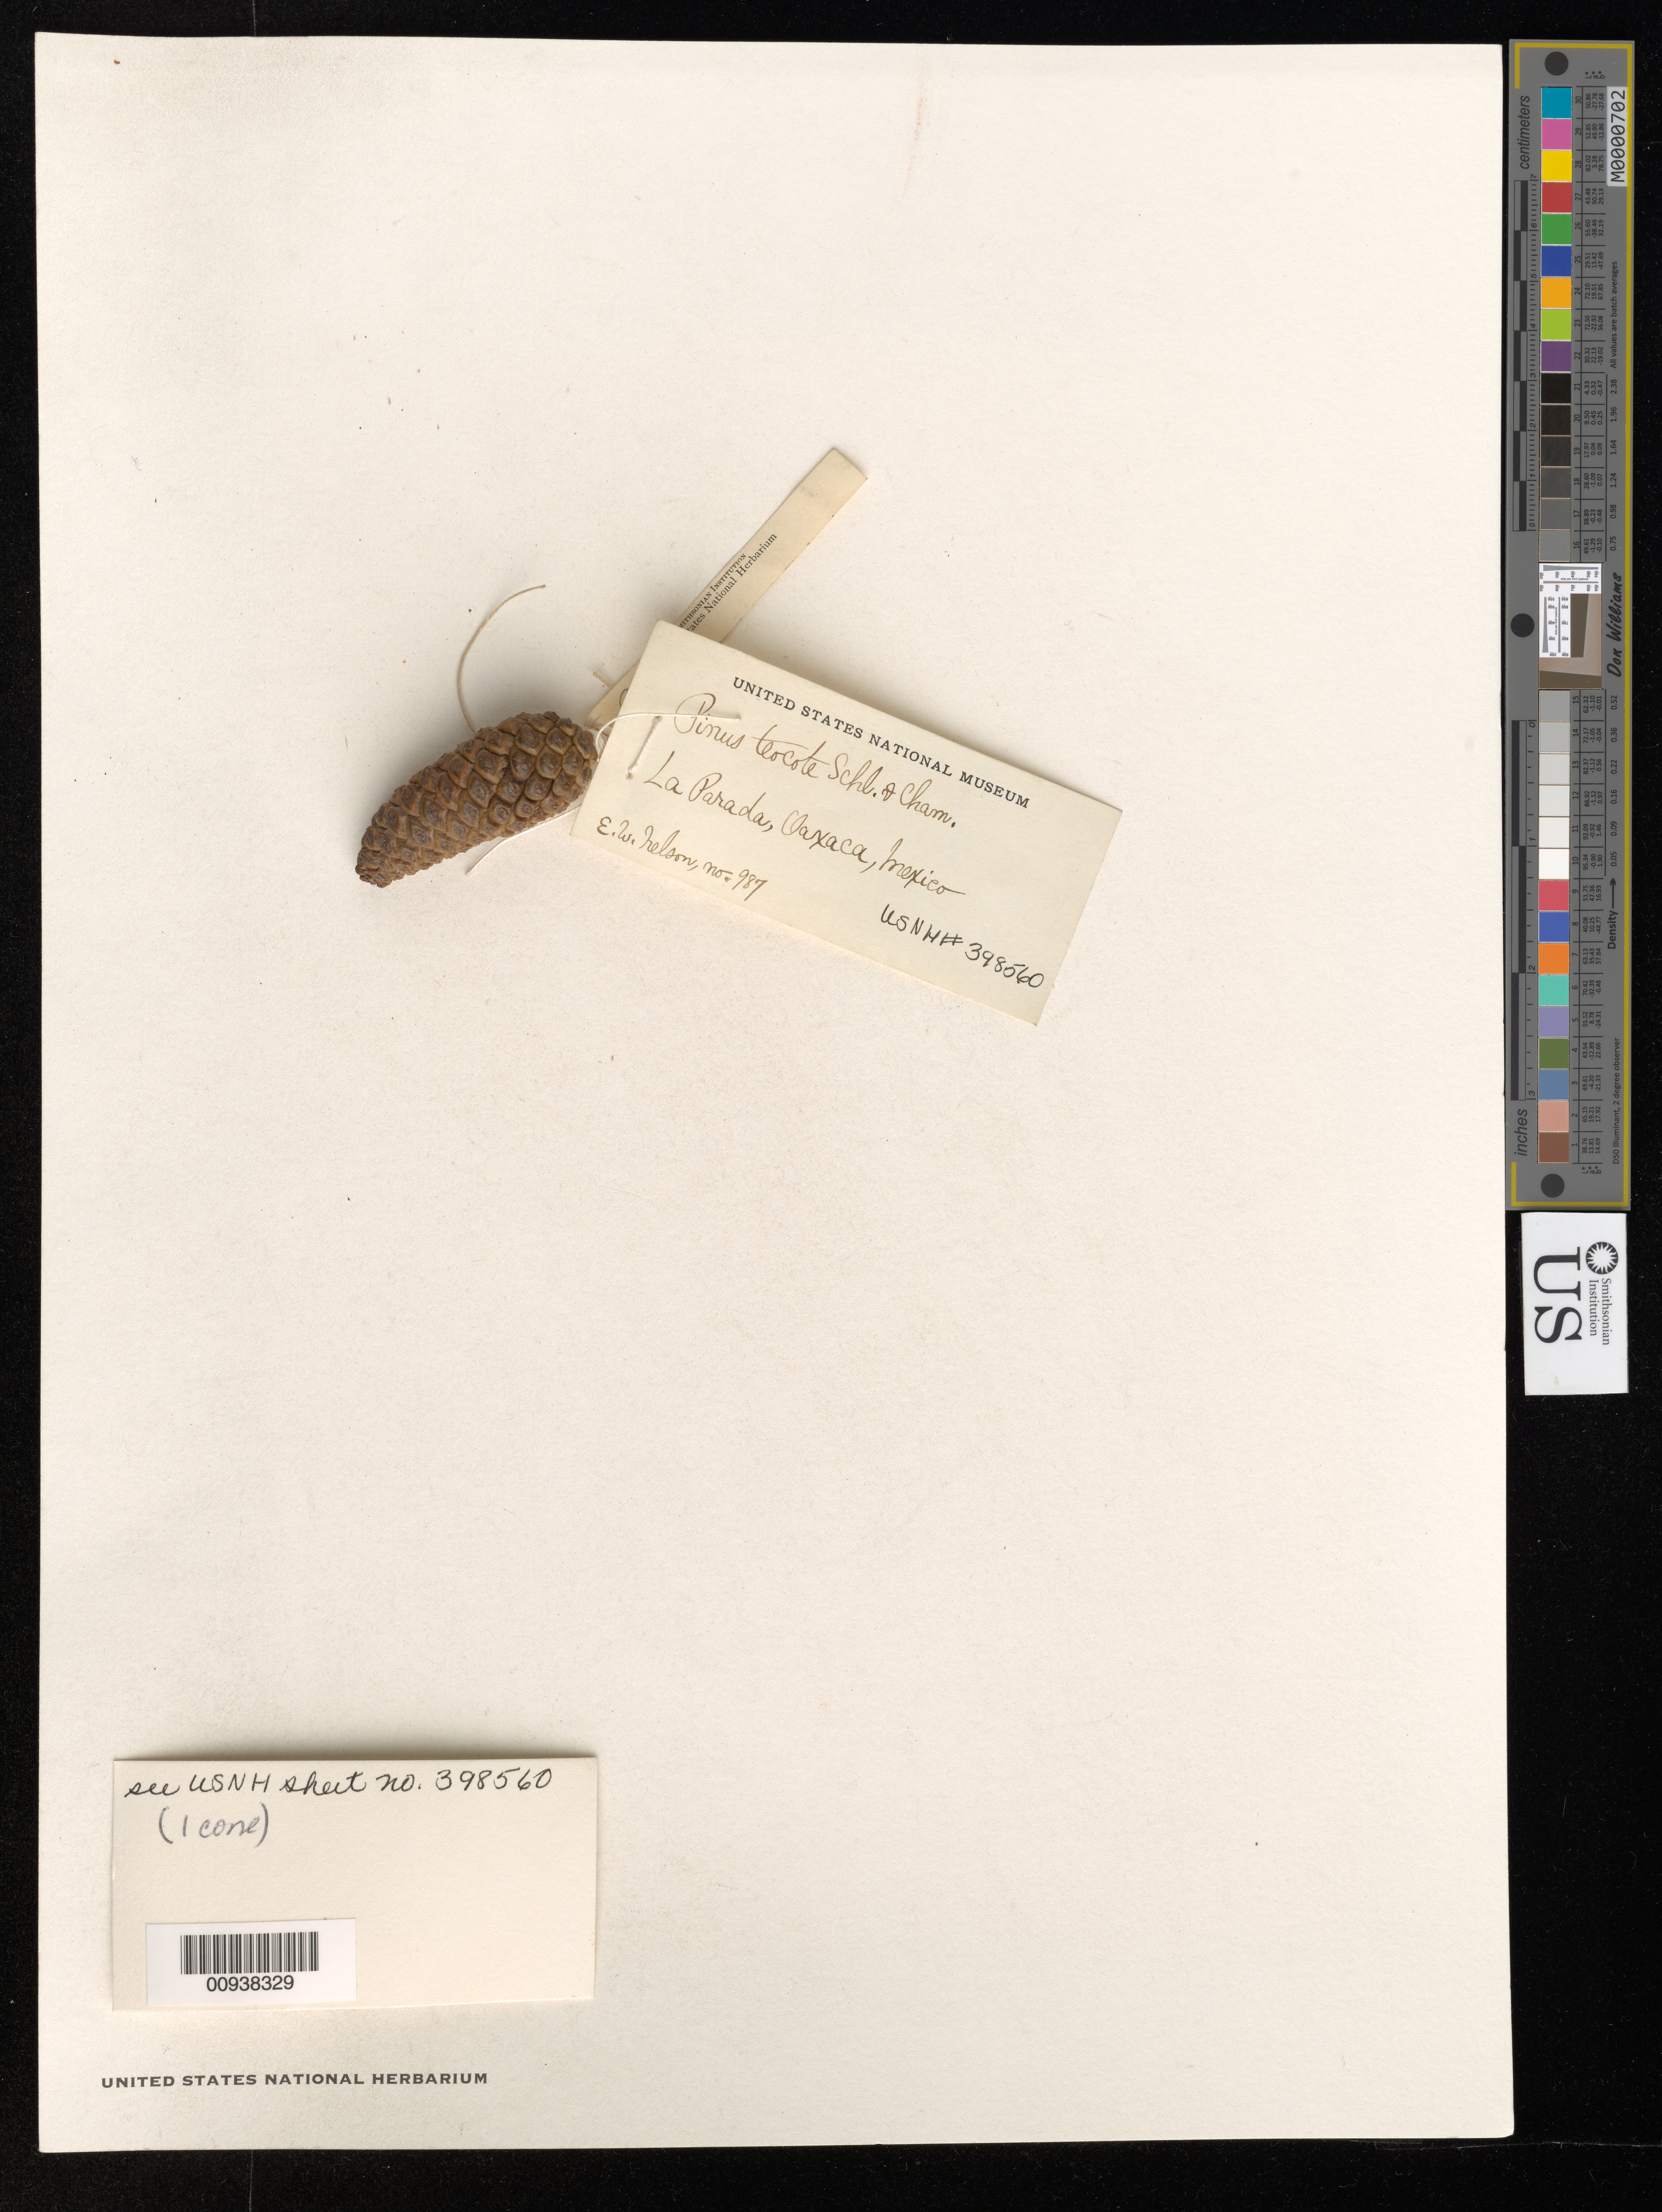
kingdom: Plantae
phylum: Tracheophyta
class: Pinopsida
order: Pinales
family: Pinaceae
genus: Pinus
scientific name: Pinus teocote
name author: Schltdl. & Cham.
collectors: E. W. Nelson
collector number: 987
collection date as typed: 20 Aug 1894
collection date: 1894-08-20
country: Mexico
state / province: Oaxaca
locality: Near La Parada.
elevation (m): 2286